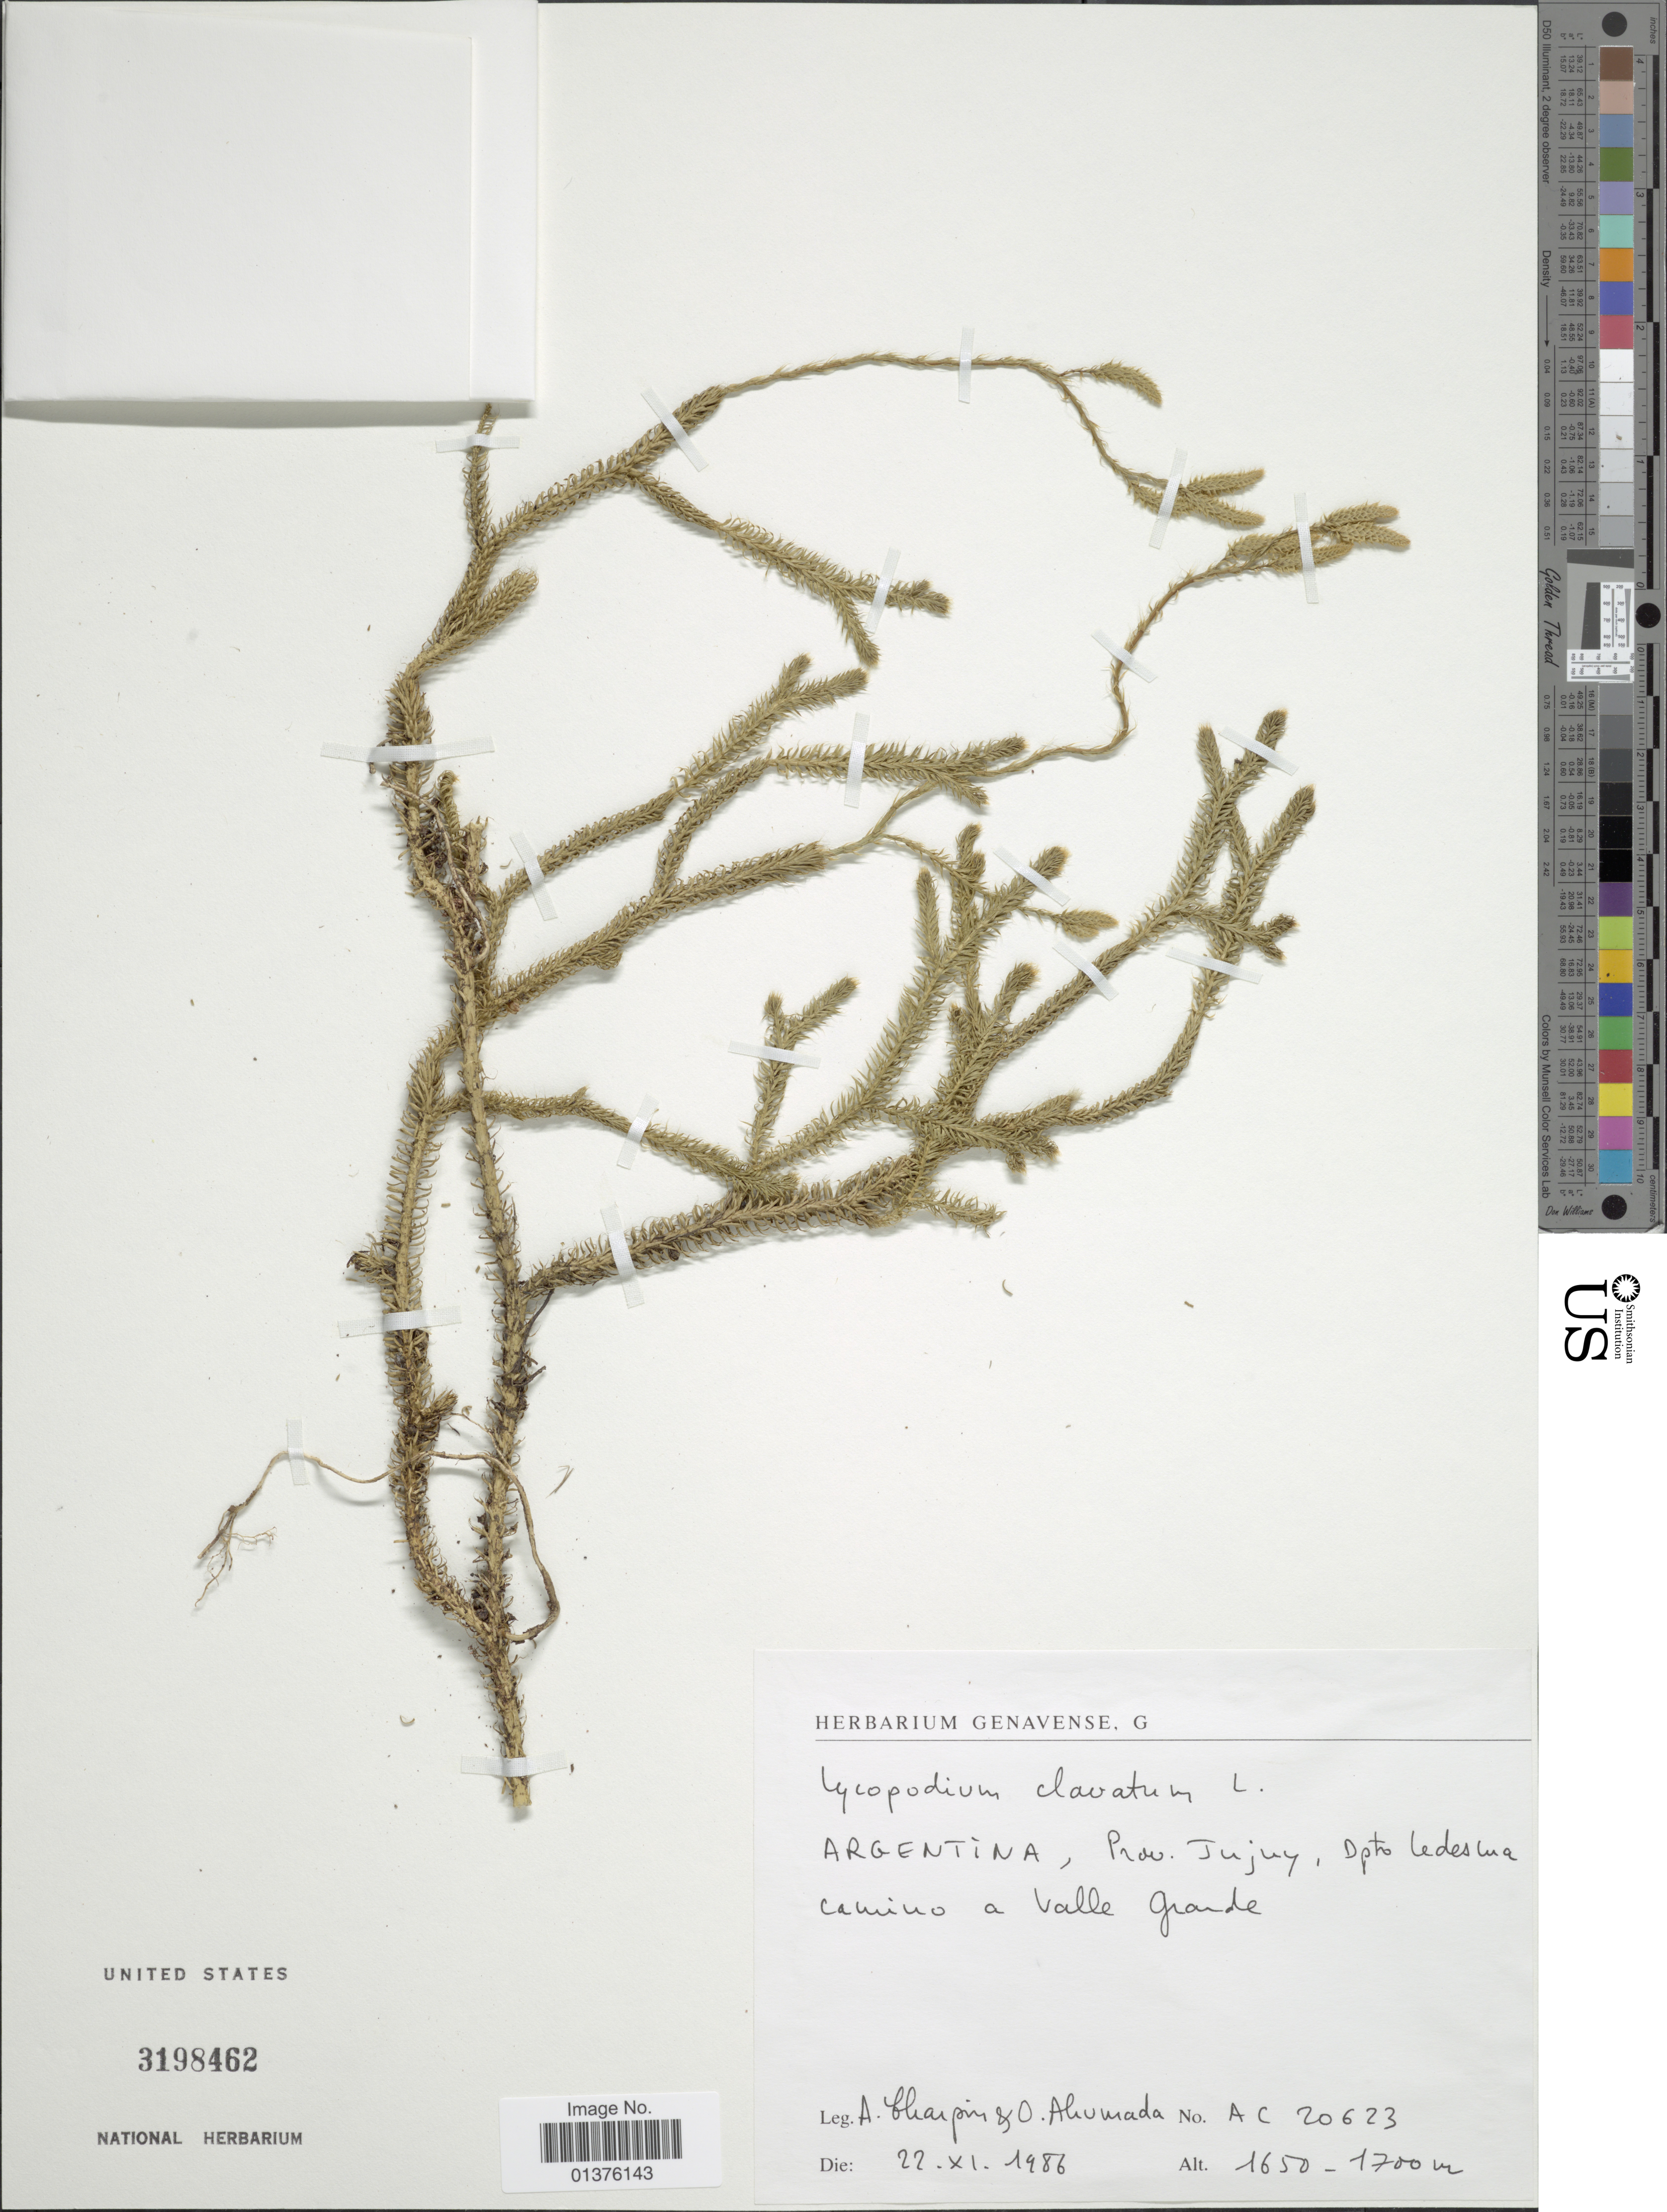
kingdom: Plantae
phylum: Tracheophyta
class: Lycopodiopsida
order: Lycopodiales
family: Lycopodiaceae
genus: Lycopodium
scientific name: Lycopodium clavatum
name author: L.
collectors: A. Charpin & O. Ahumada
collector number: AC20623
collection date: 1986-11-22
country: Argentina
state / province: Jujuy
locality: Dpto. Ledesma, Camino a valle Grande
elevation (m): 1650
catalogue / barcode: US 3198462